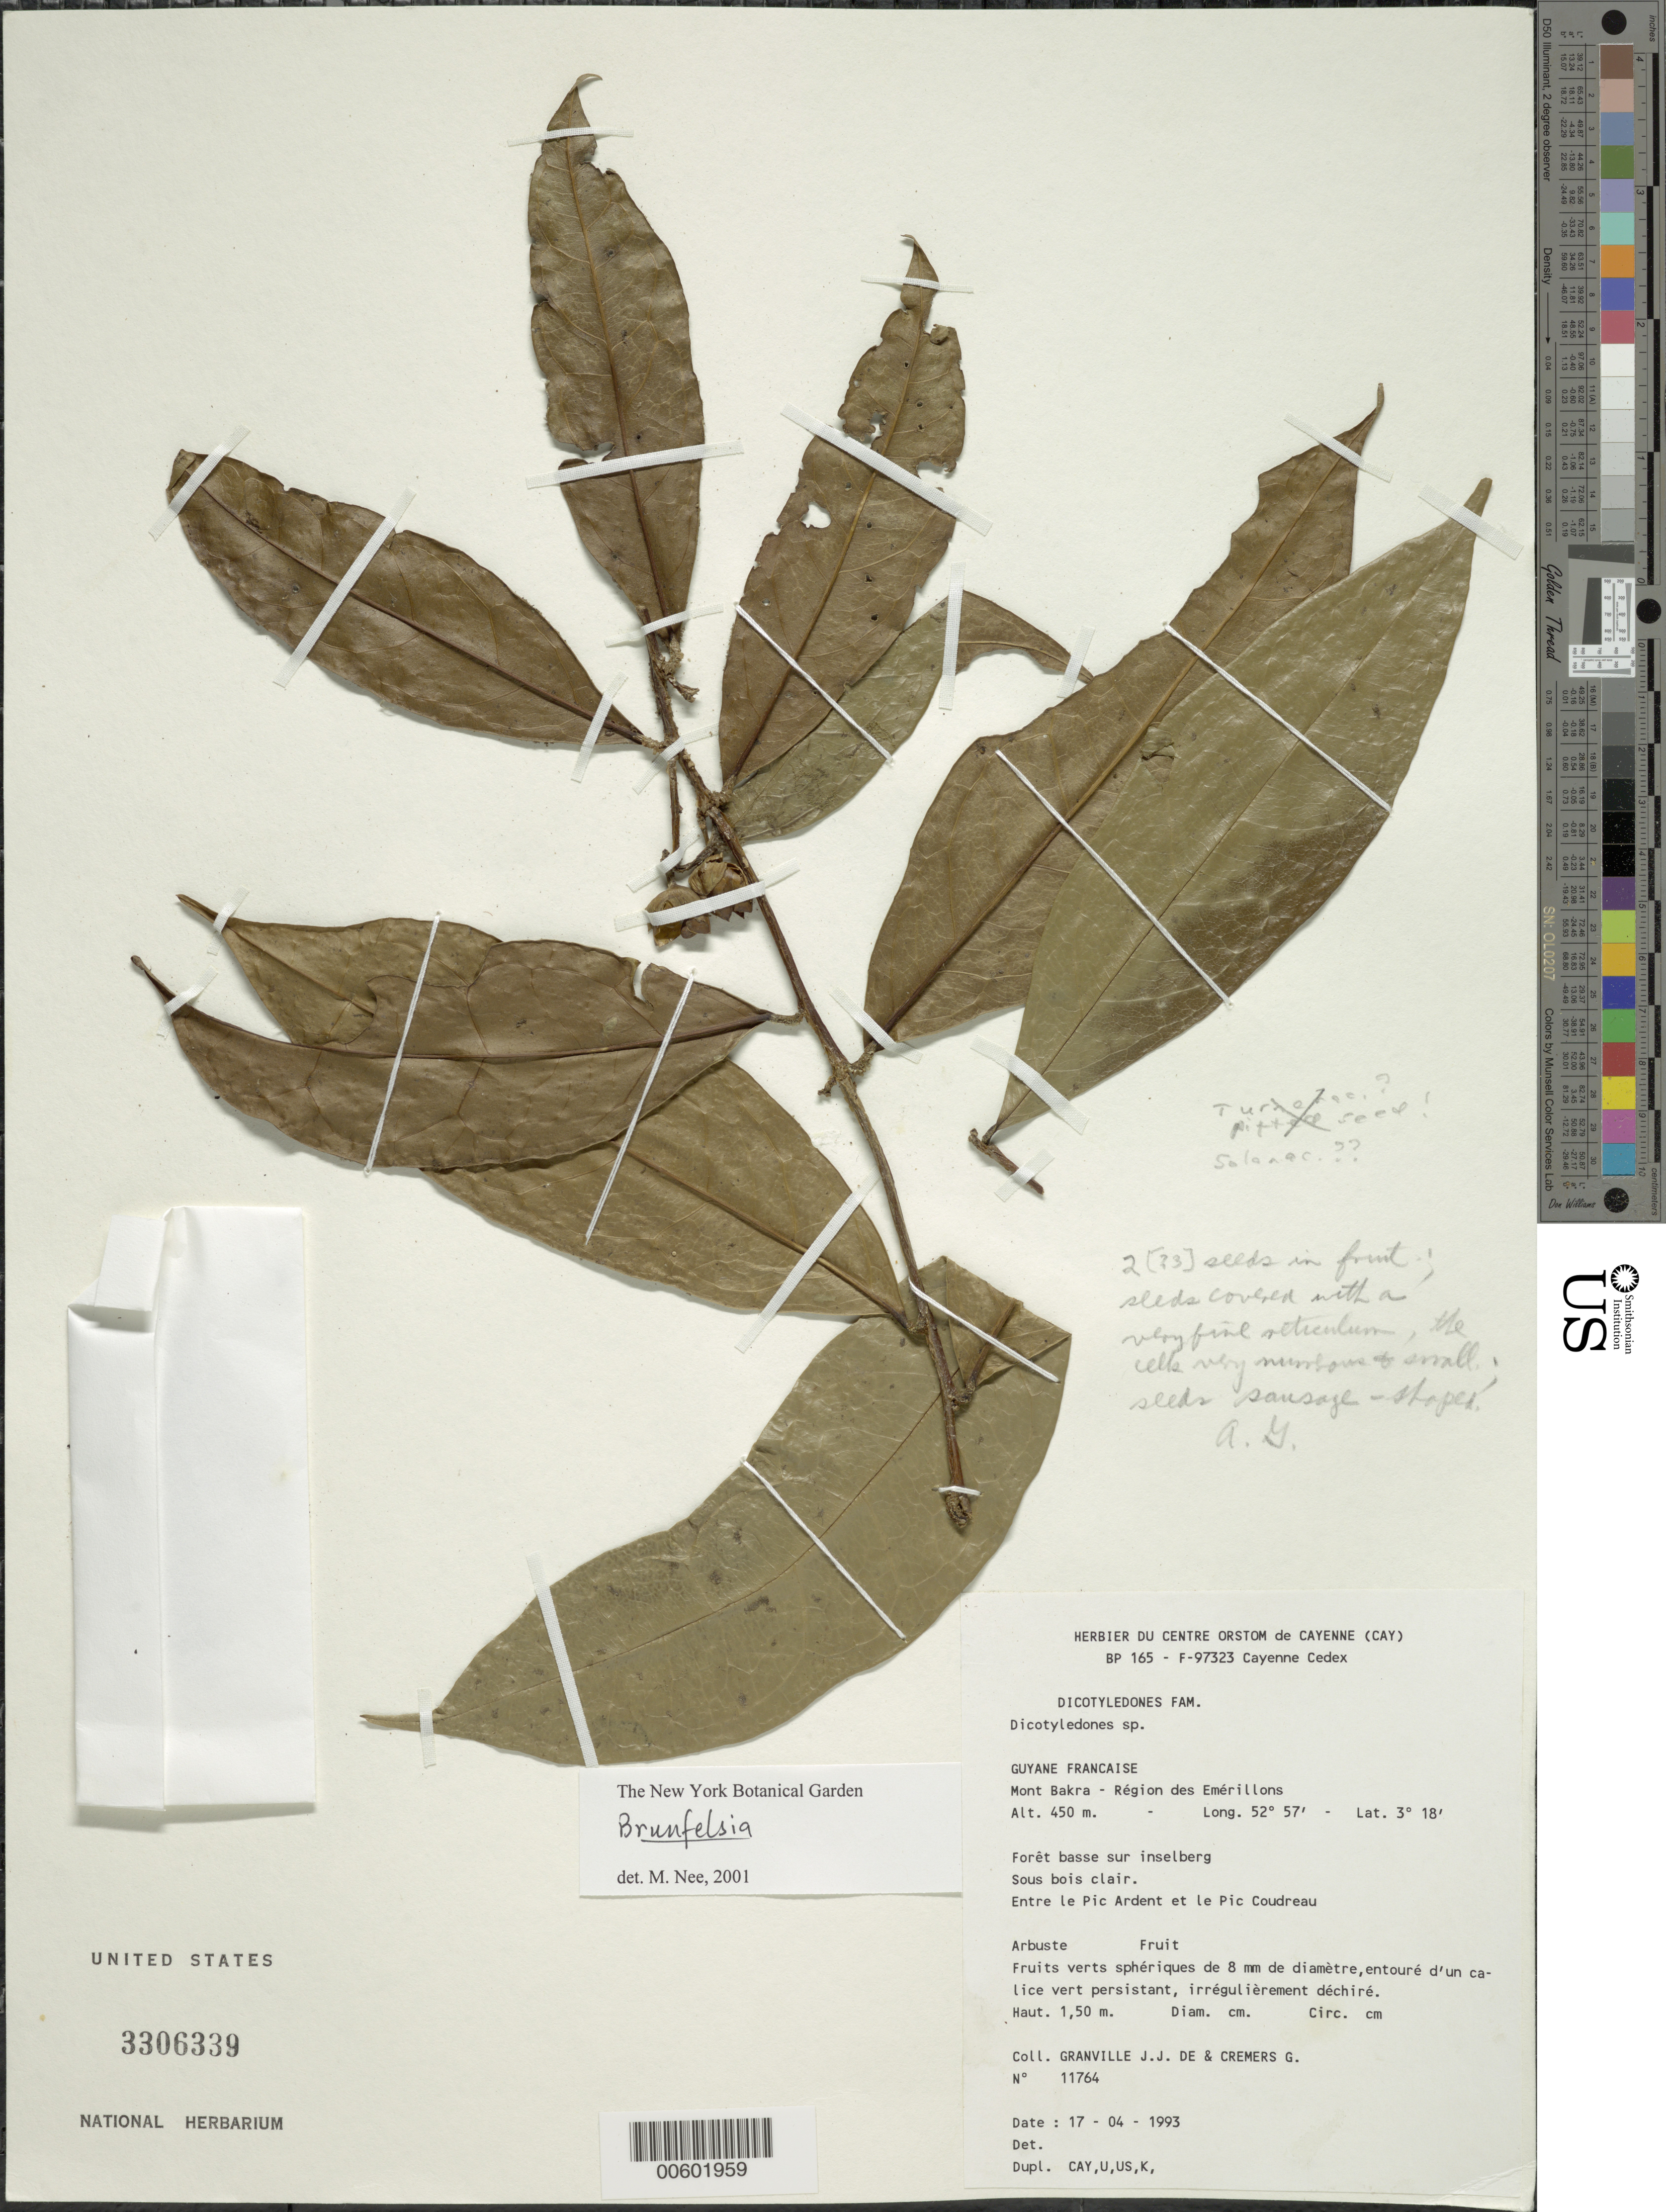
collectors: J.-J. de Granville & G. Cremers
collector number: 11764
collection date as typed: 17-Apr-93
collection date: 1993-04-17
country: French Guiana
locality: Mont Bakra, région des Emérillons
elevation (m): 450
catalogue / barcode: US 3306339